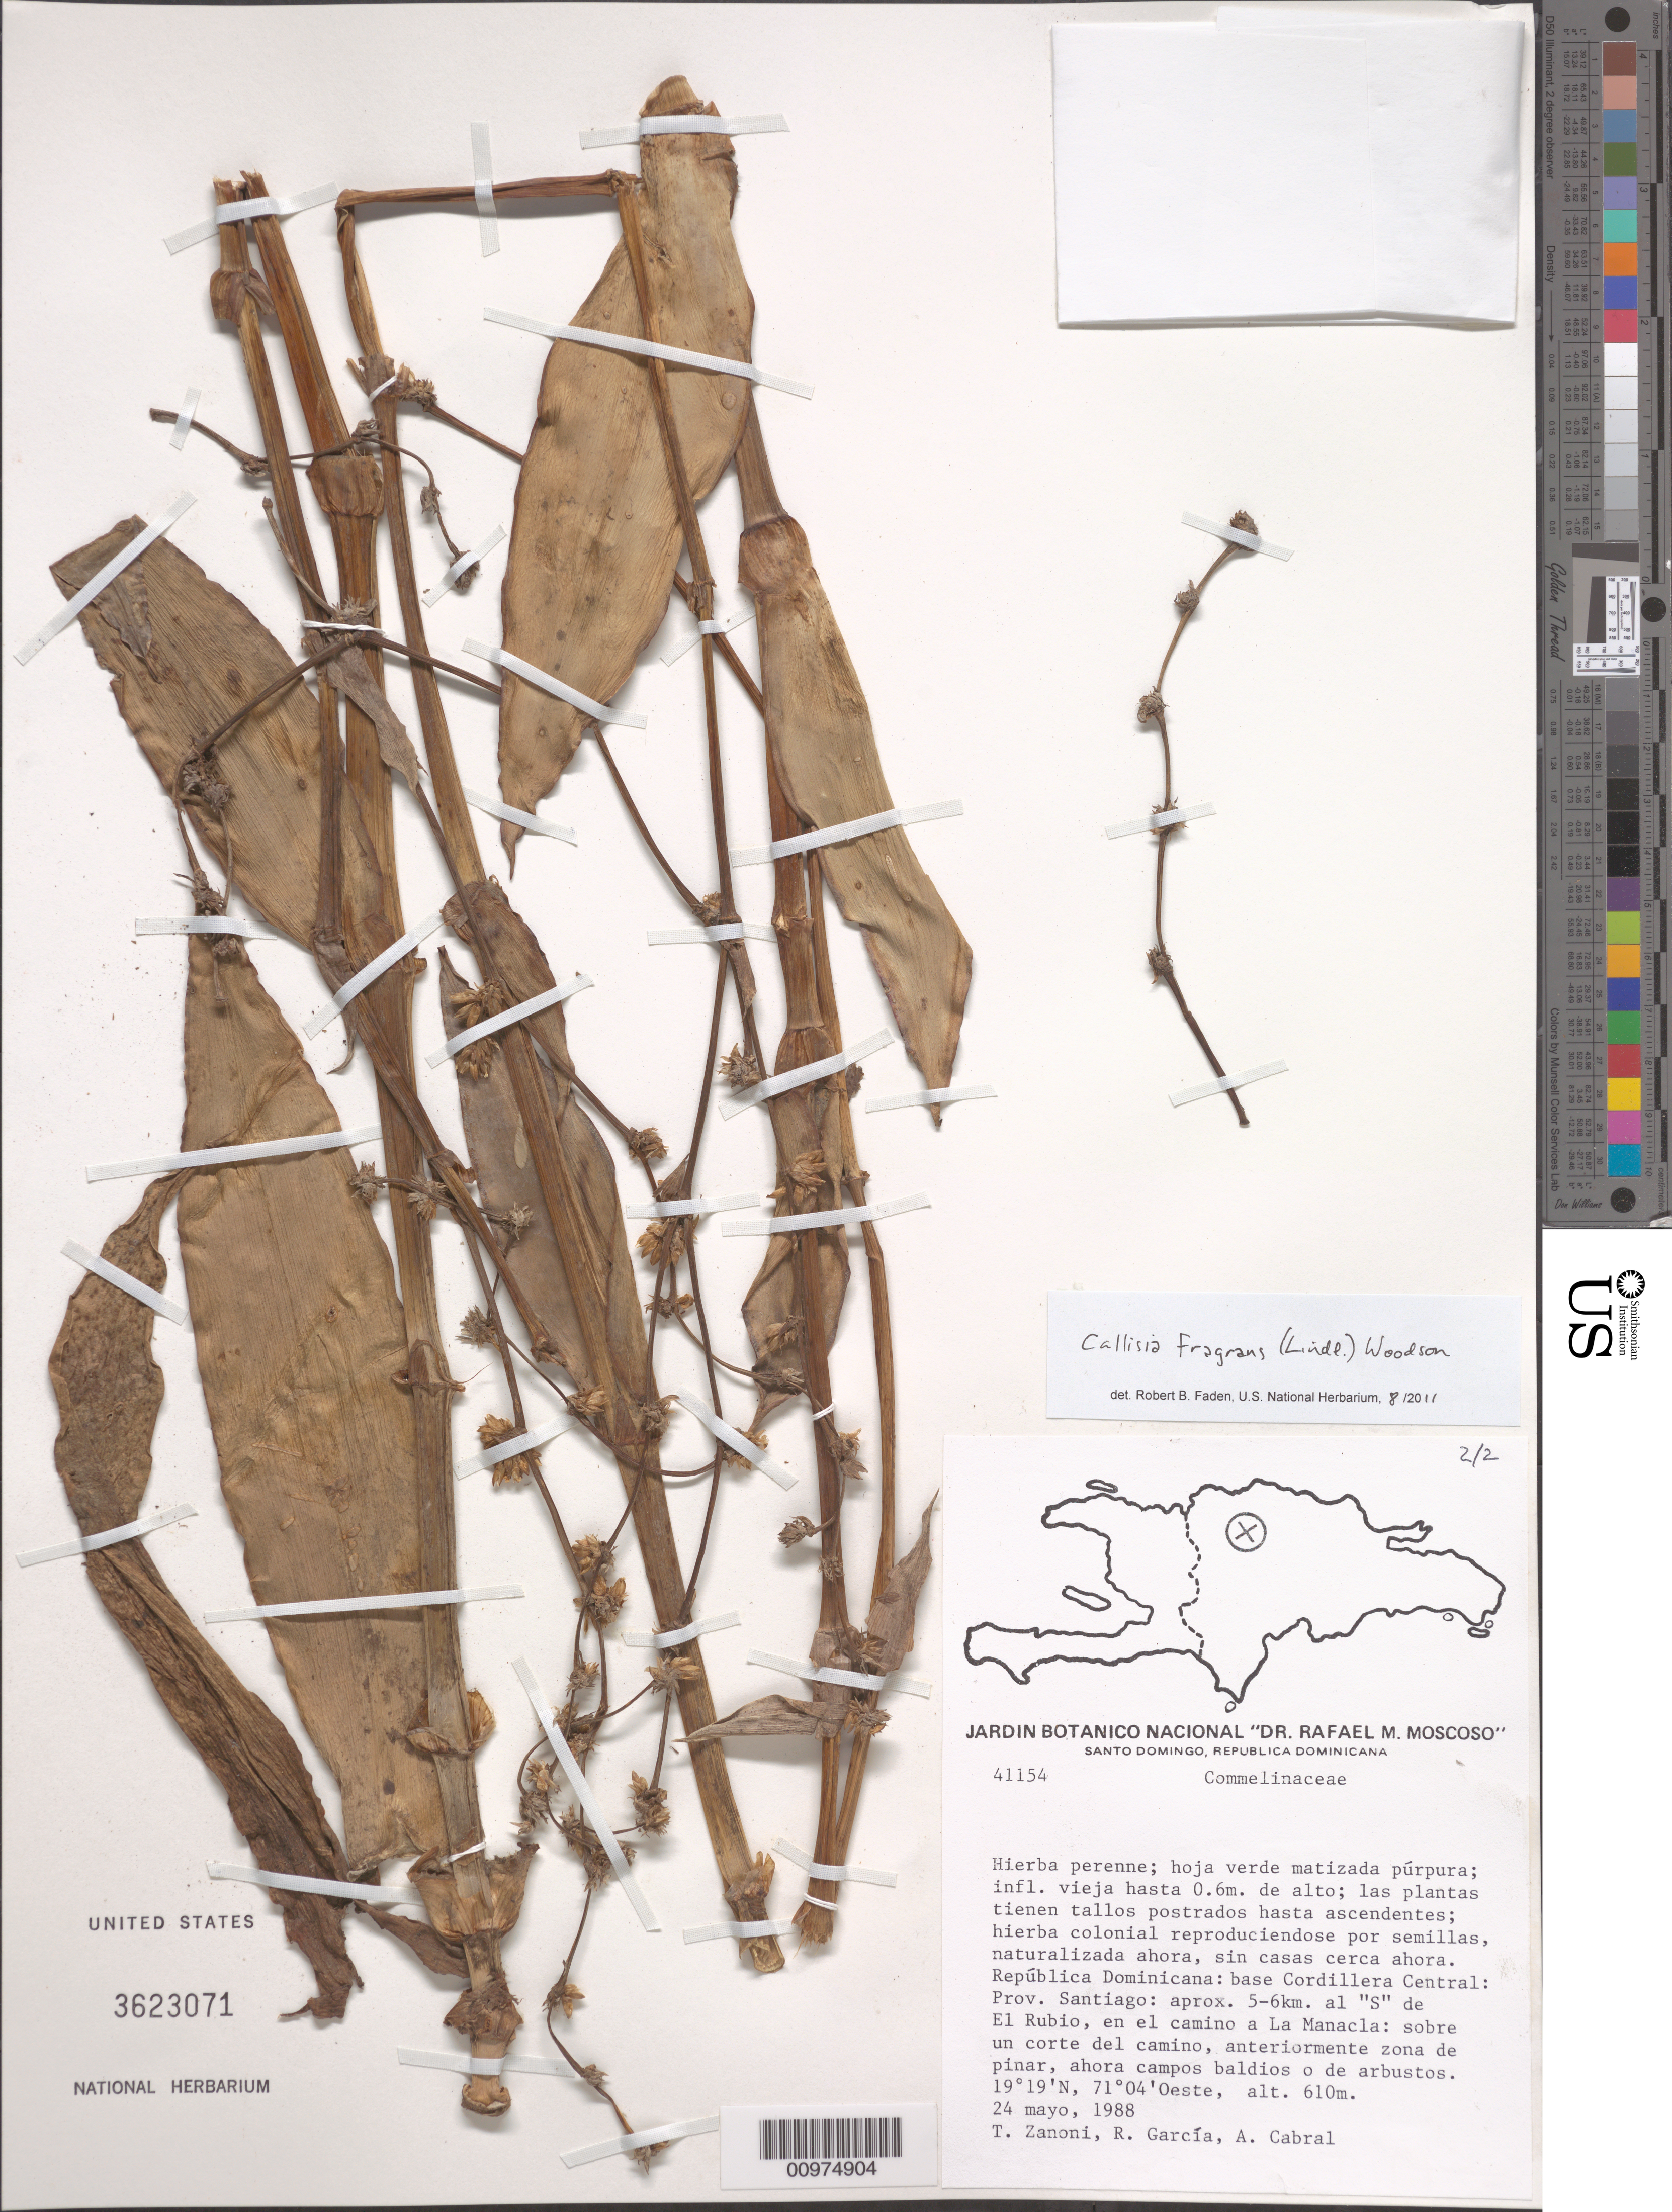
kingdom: Plantae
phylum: Tracheophyta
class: Liliopsida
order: Commelinales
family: Commelinaceae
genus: Callisia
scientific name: Callisia fragrans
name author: (Lindl.) Woodson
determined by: Faden, Robert B., (US), Smithsonian Institution - National Museum of Natural History (UNITED STATES)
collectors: T. A. Zanoni, R. Garcia & A. Cabral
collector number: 41154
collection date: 1988-05-24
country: Dominican Republic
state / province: Santiago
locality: base Cordillera Central: Prov. Santiago: aprox. 5-6km. al "S" de El Rubio, en el camino a La Manacla: sobre un corte del camino, anteriormente zona de pinar, ahora compos baldios o de arbustos.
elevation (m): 610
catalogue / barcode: US 3623071